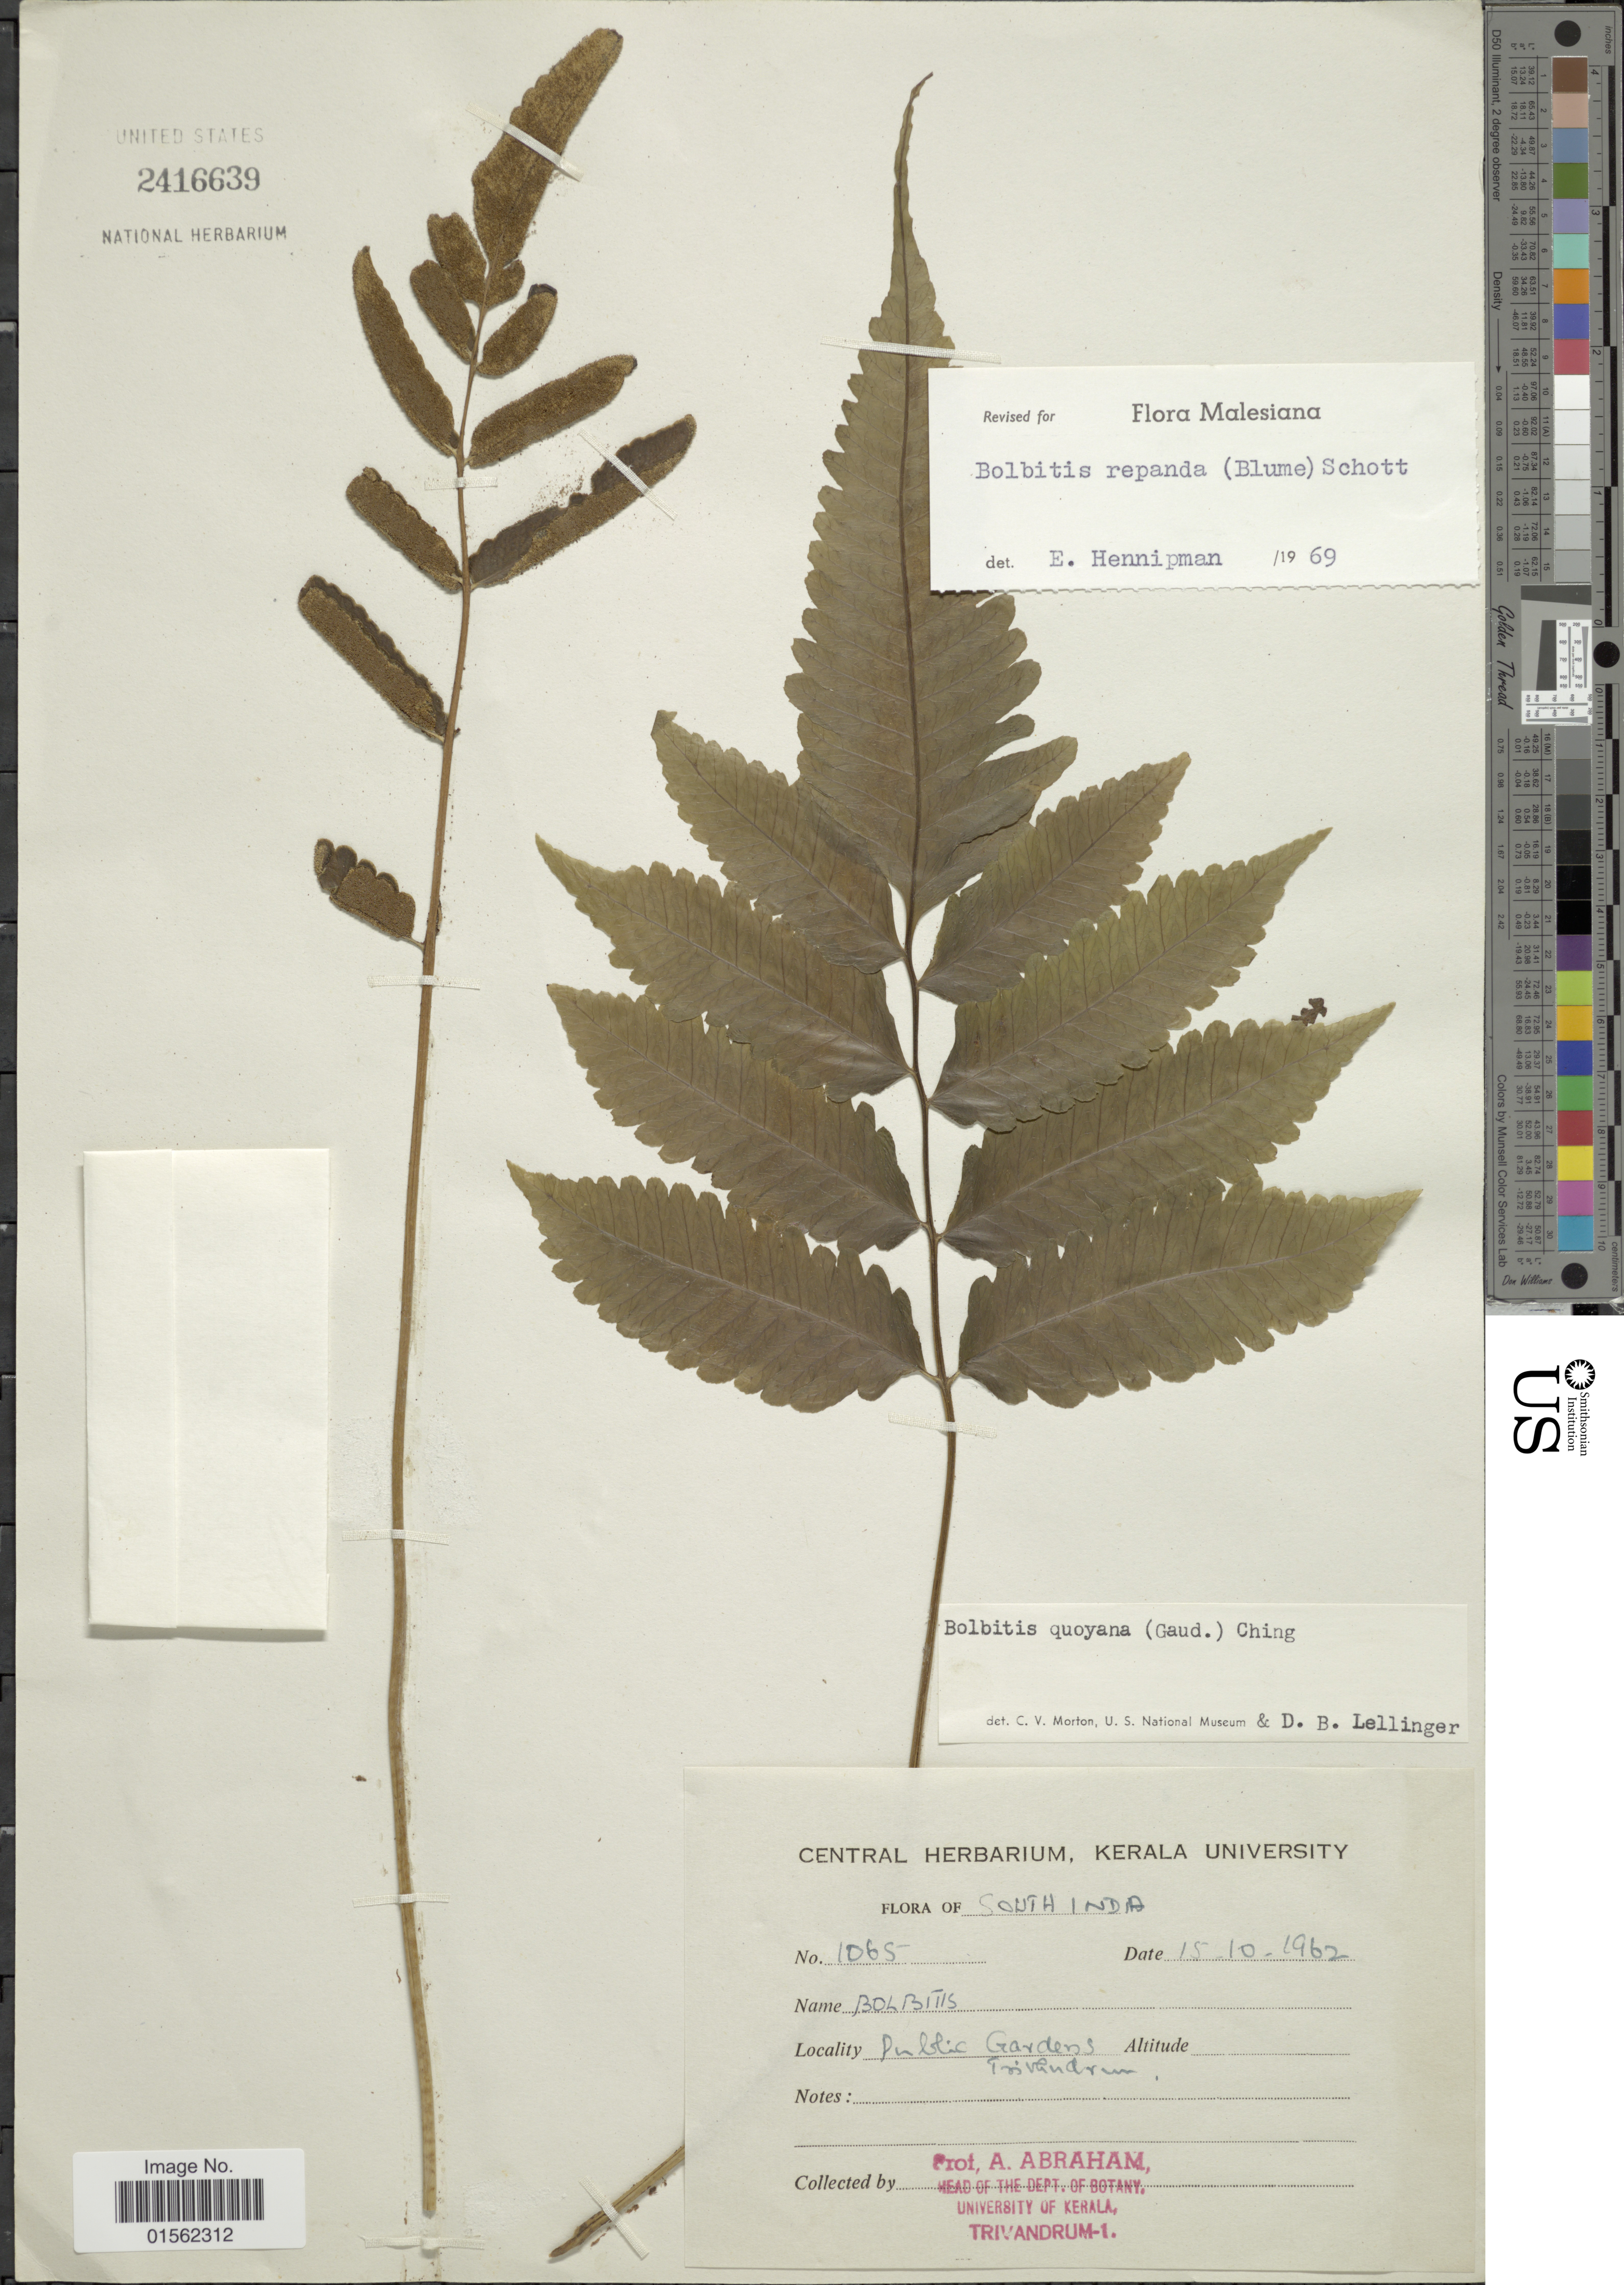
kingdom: Plantae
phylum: Tracheophyta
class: Polypodiopsida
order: Polypodiales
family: Dryopteridaceae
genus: Bolbitis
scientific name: Bolbitis repanda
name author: (Blume) Schott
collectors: A. Abraham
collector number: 1065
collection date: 1962-10-15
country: India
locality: South India, Public Gardens, Trivandrum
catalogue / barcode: US 2416639